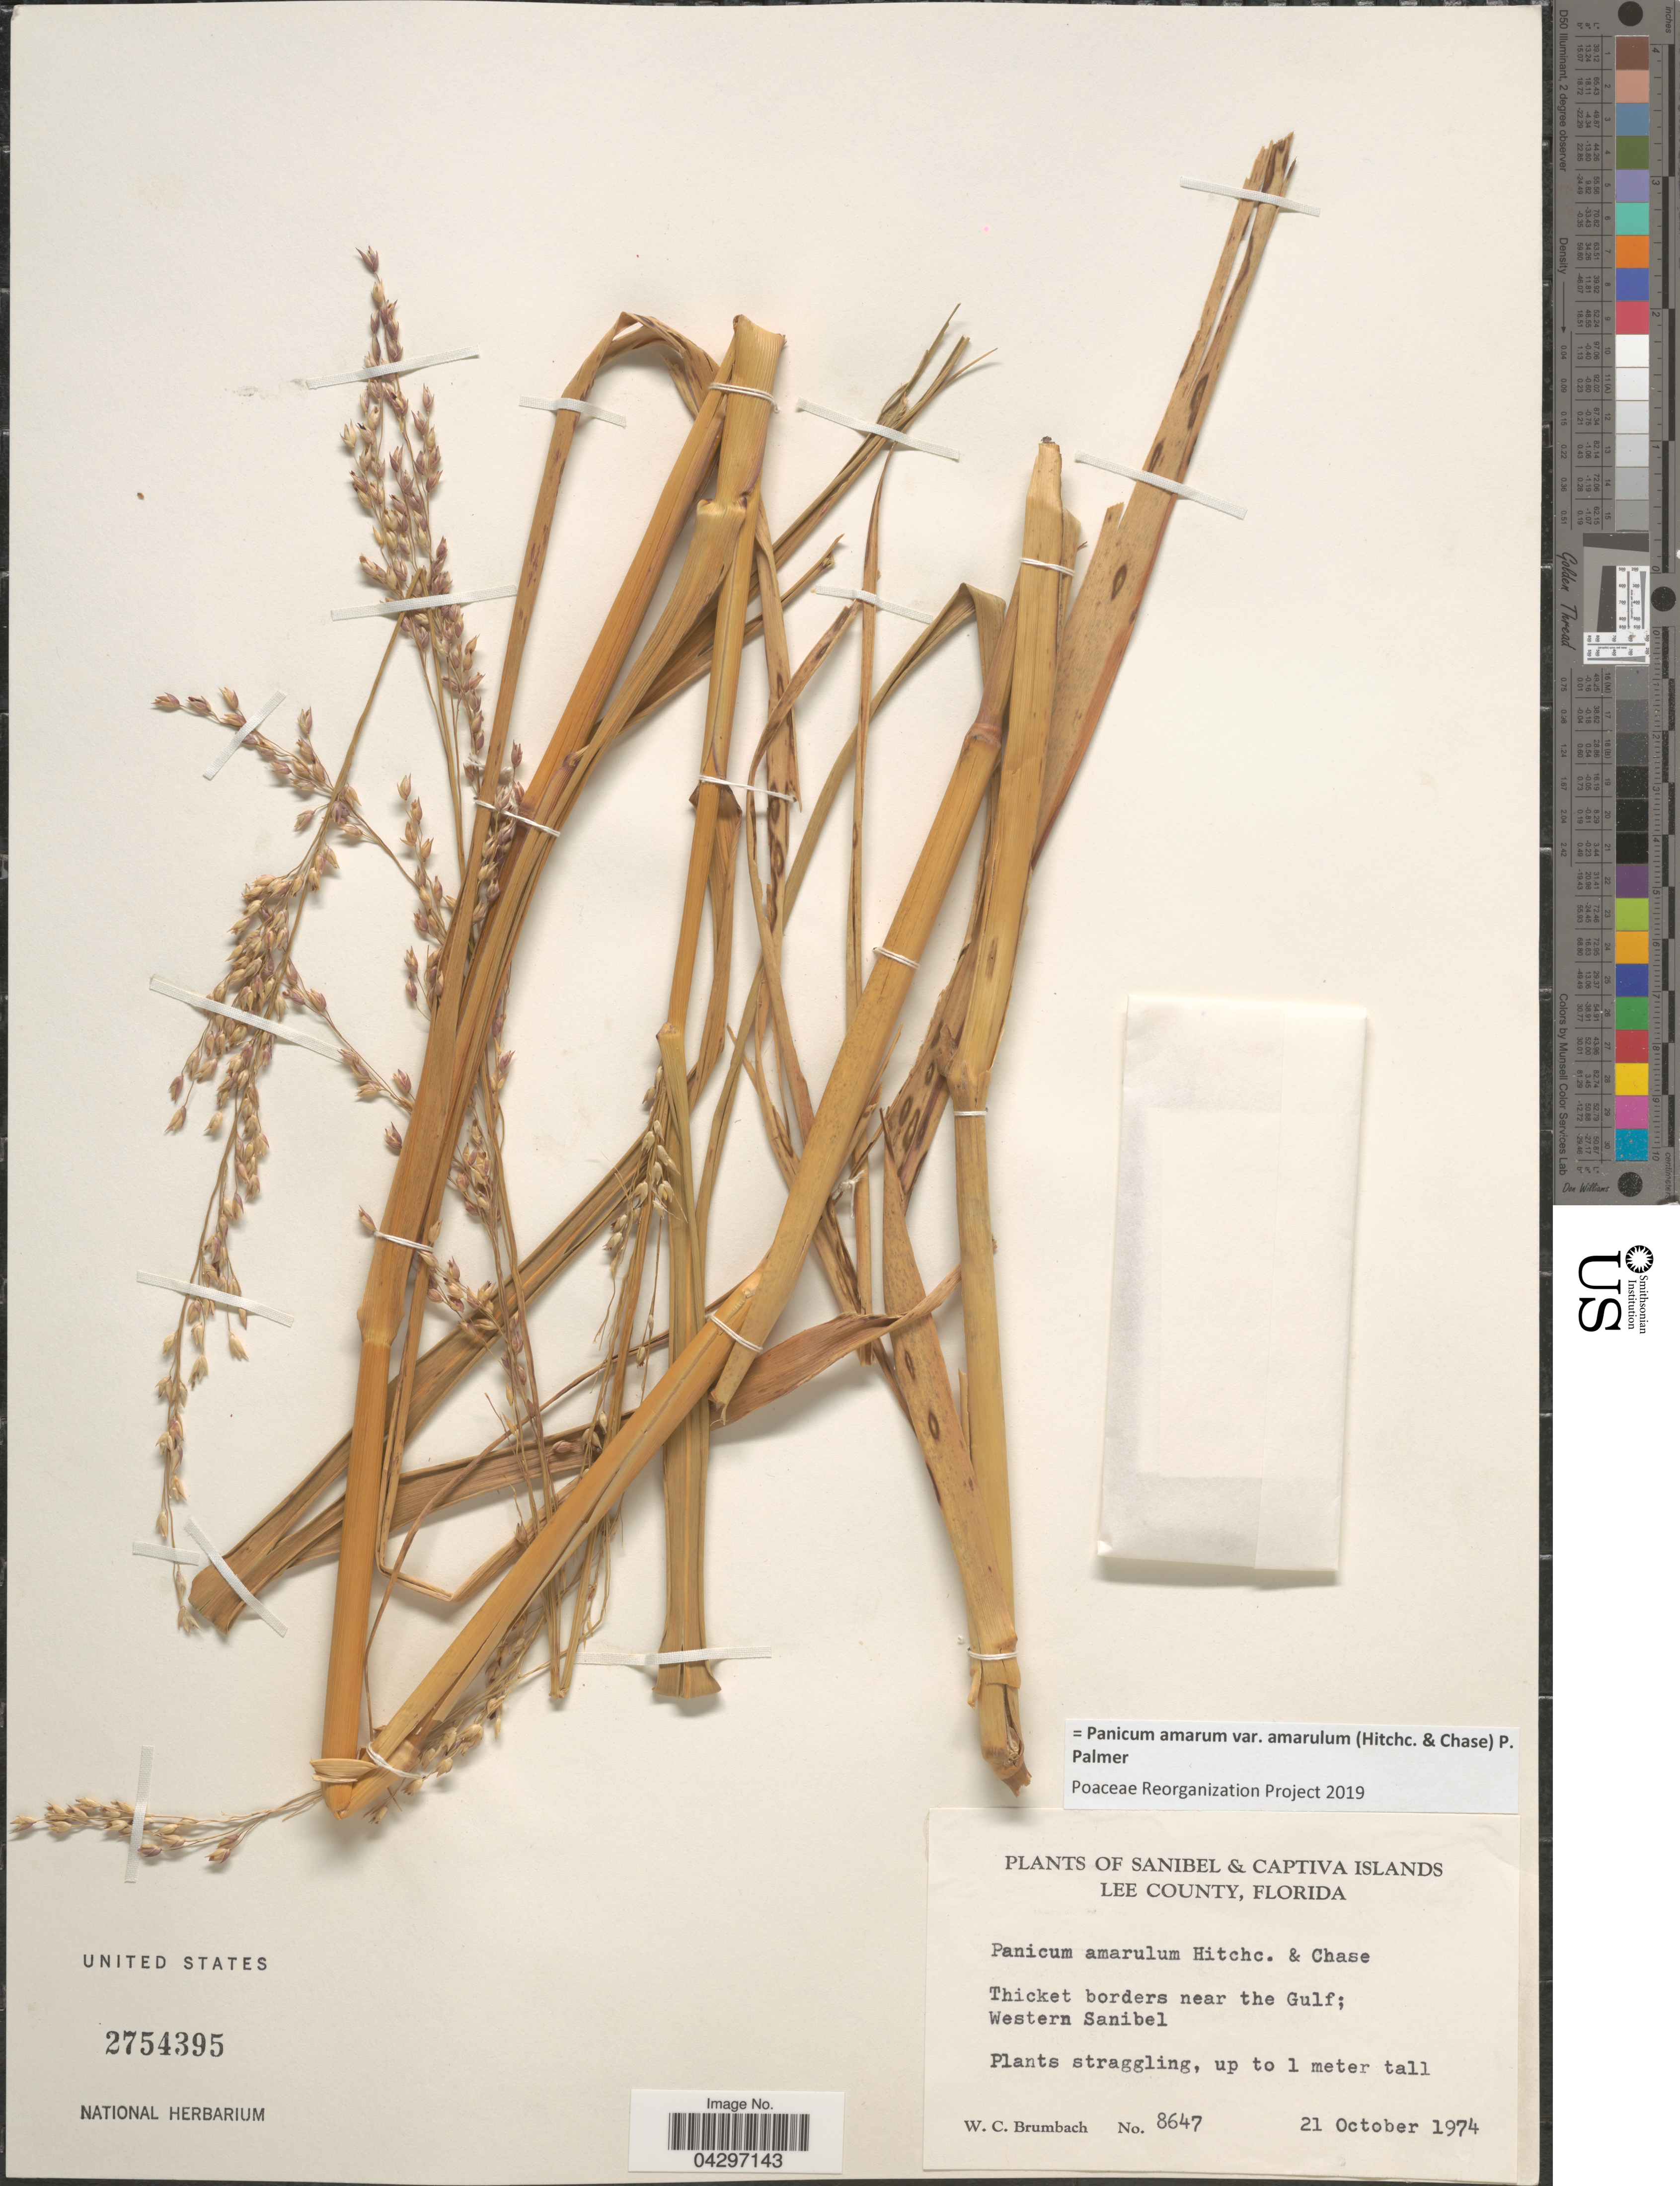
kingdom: Plantae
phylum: Tracheophyta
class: Liliopsida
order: Poales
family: Poaceae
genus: Panicum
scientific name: Panicum amarum var. amarulum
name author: (Hitchc. & Chase) Freckmann & Lelong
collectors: W. C. Brumbach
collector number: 8647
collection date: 1974-10-21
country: United States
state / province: Florida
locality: Sanibel & Captiva Islands. Lee County. Thicket borders near the Gulf; Western Sanibel.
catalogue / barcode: US 2754395